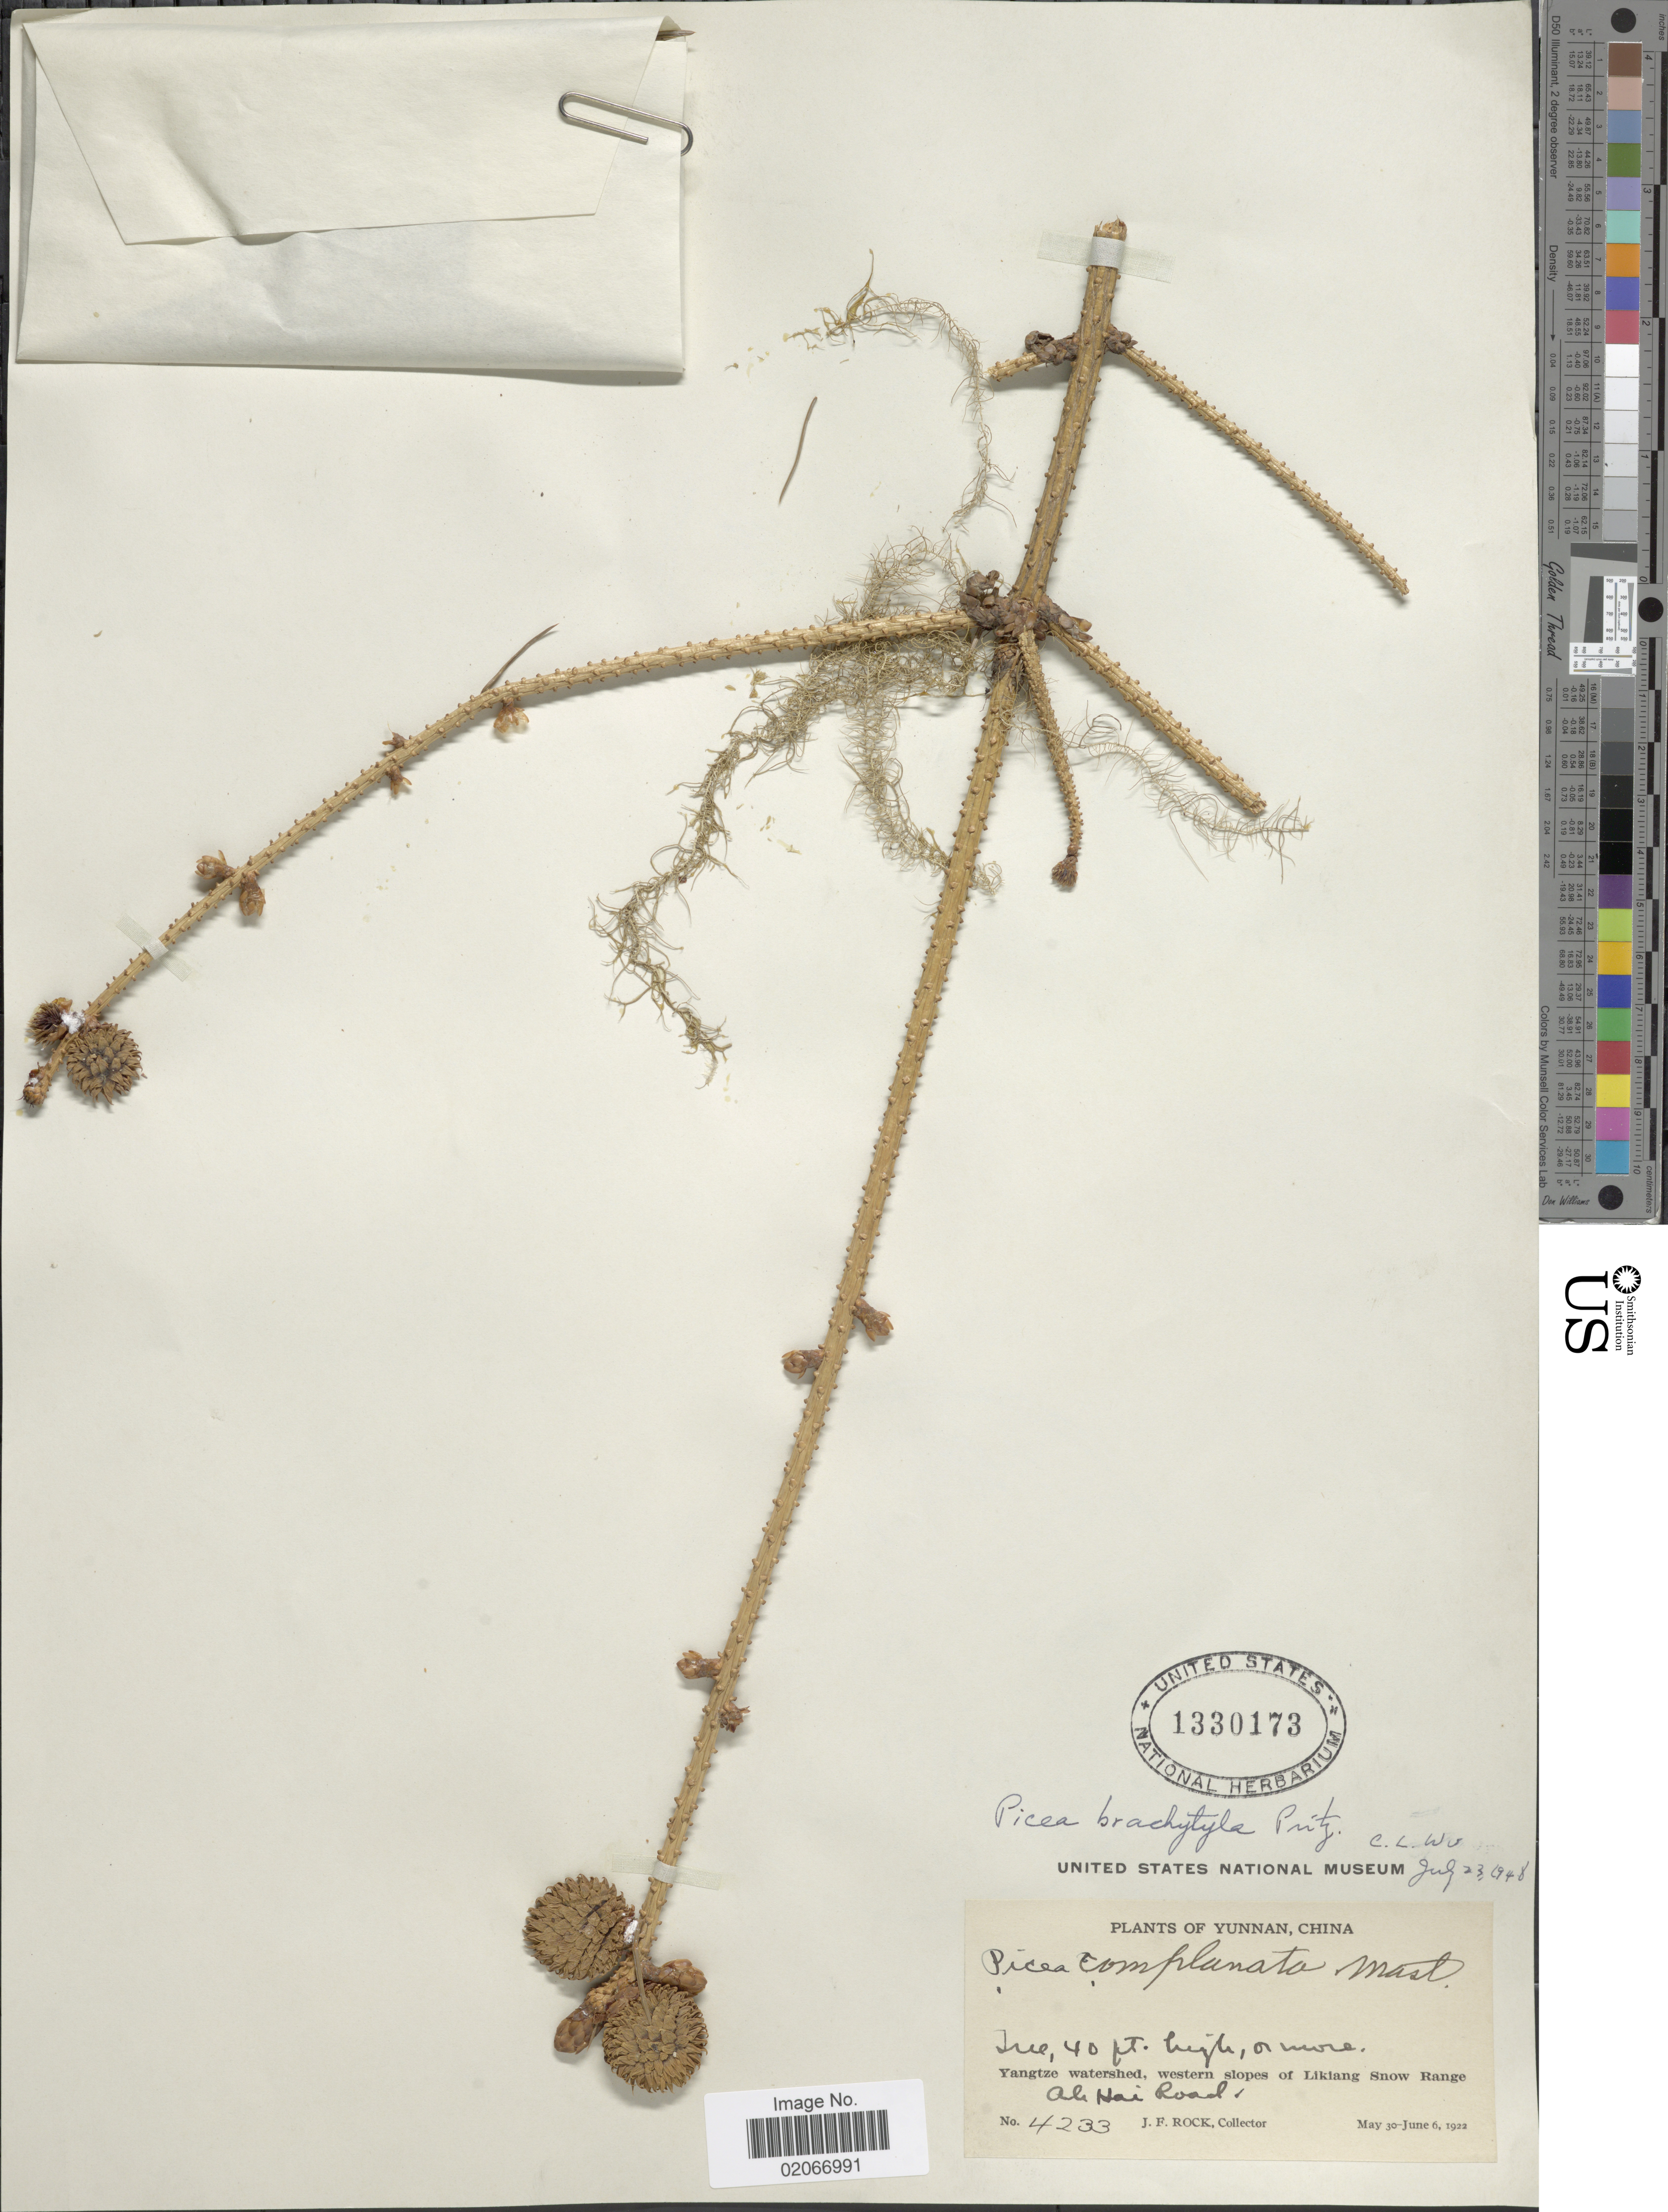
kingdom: Plantae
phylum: Tracheophyta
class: Pinopsida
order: Pinales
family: Pinaceae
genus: Picea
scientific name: Picea brachytyla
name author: (Franch.) E. Pritz.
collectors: J. Rock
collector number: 4233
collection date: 1922-05-30/1922-06-06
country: China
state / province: Yunnan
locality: Yangtze watershed, western slopes of Likiang Snow Range, Ah Hai Road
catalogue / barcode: US 1330173